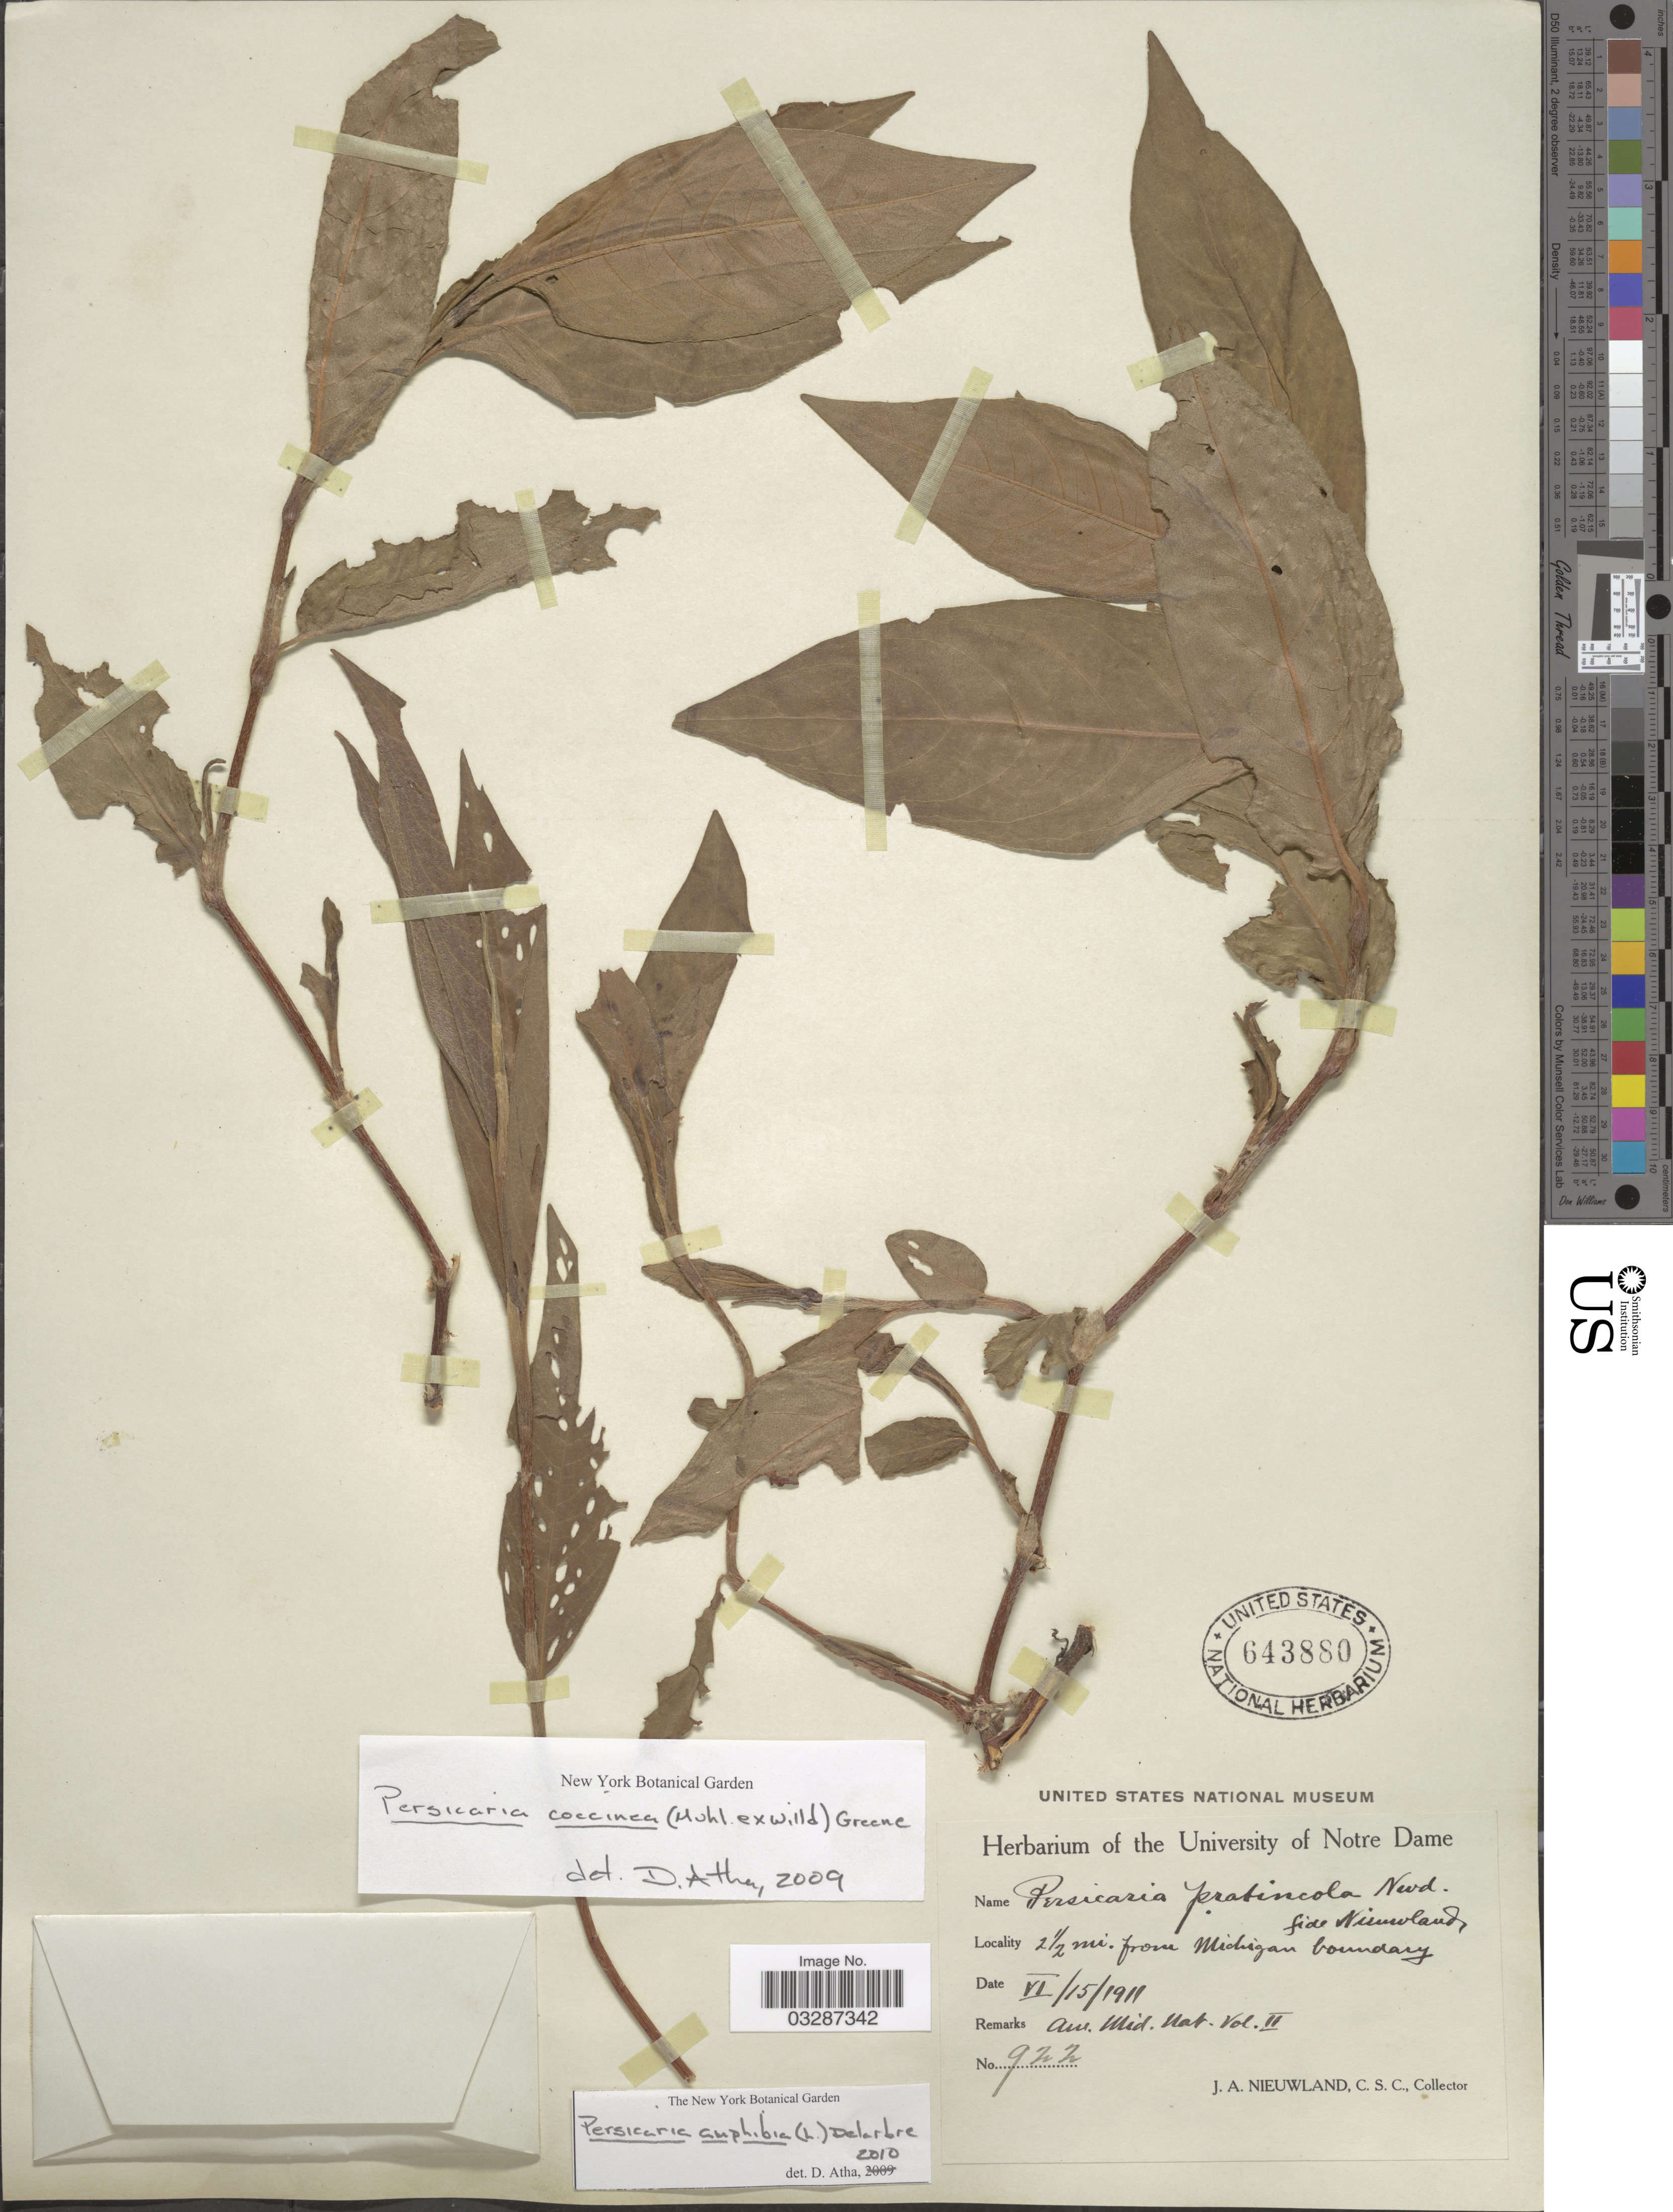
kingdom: Plantae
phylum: Tracheophyta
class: Magnoliopsida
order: Caryophyllales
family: Polygonaceae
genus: Persicaria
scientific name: Persicaria amphibia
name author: (L.) Delarbre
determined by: Atha, D. E.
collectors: J. A. Nieuwland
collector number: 922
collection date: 1911-06-15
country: United States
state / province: Michigan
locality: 2½ mi. from Michigan boundary.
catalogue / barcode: US 643880